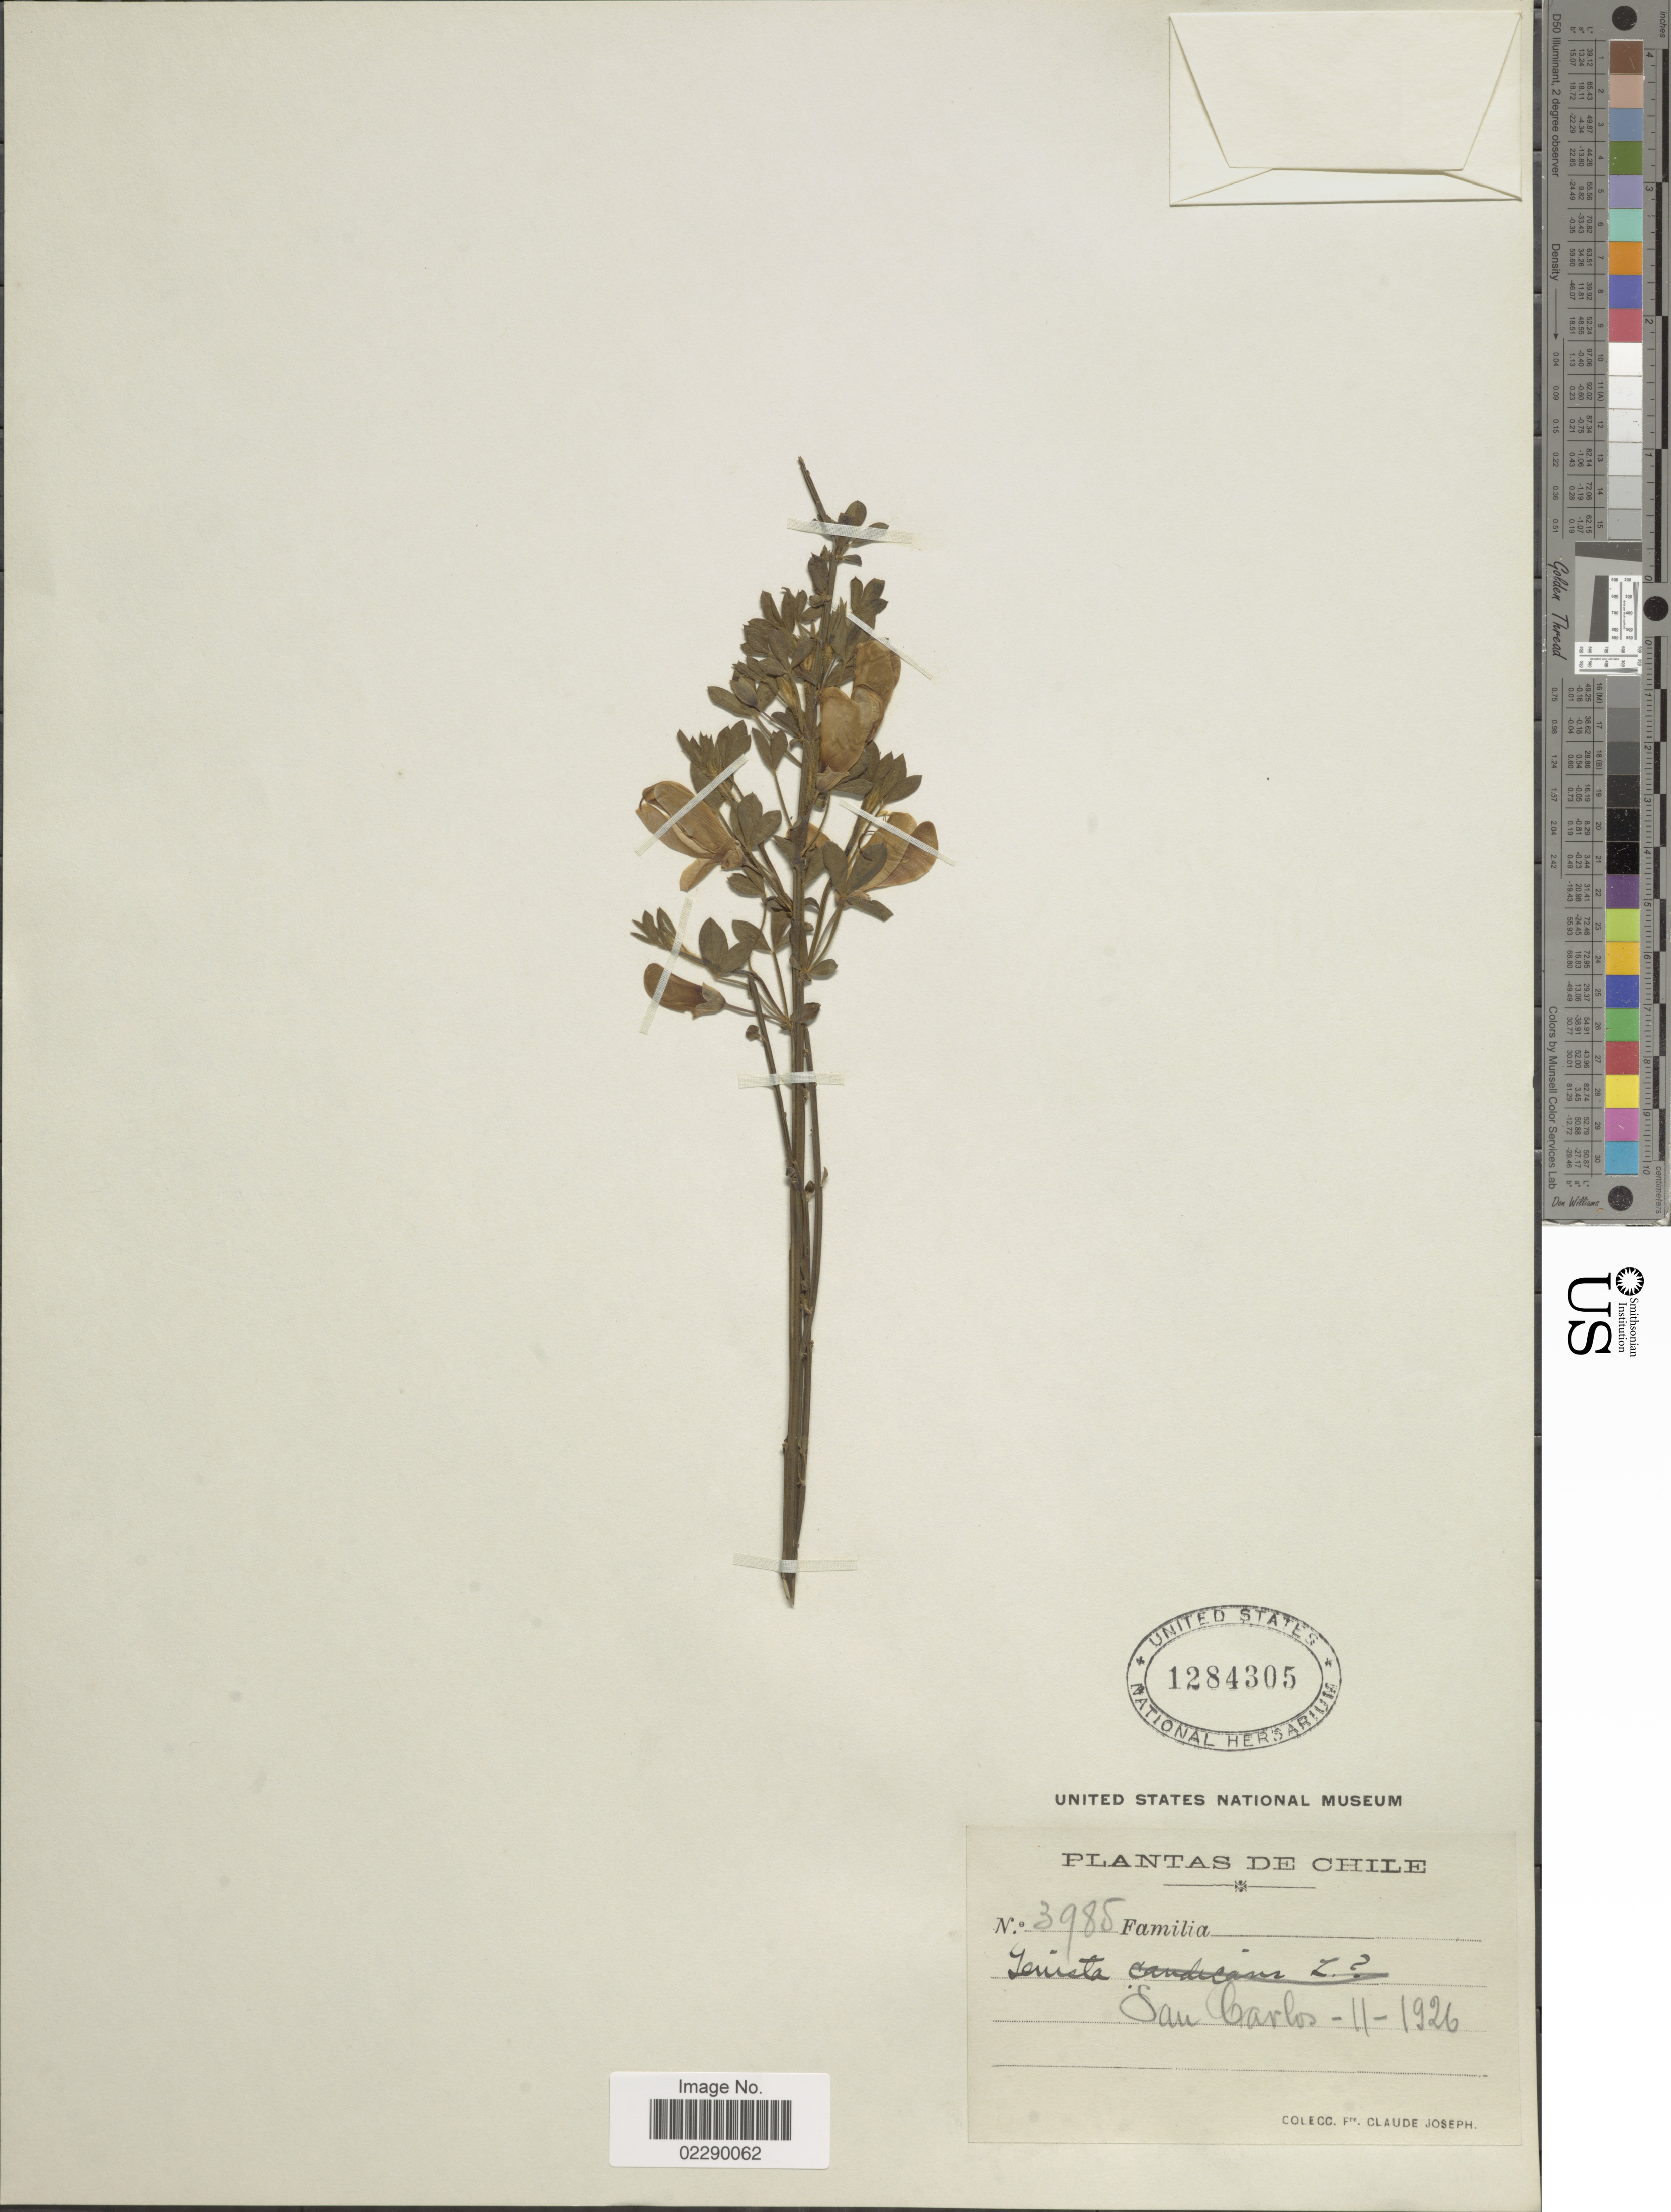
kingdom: Plantae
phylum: Tracheophyta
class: Magnoliopsida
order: Fabales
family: Fabaceae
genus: Genista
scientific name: Genista sp.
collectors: Frere Claude Joseph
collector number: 3985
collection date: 1926-11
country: Chile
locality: San Carlos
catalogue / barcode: US 1284305